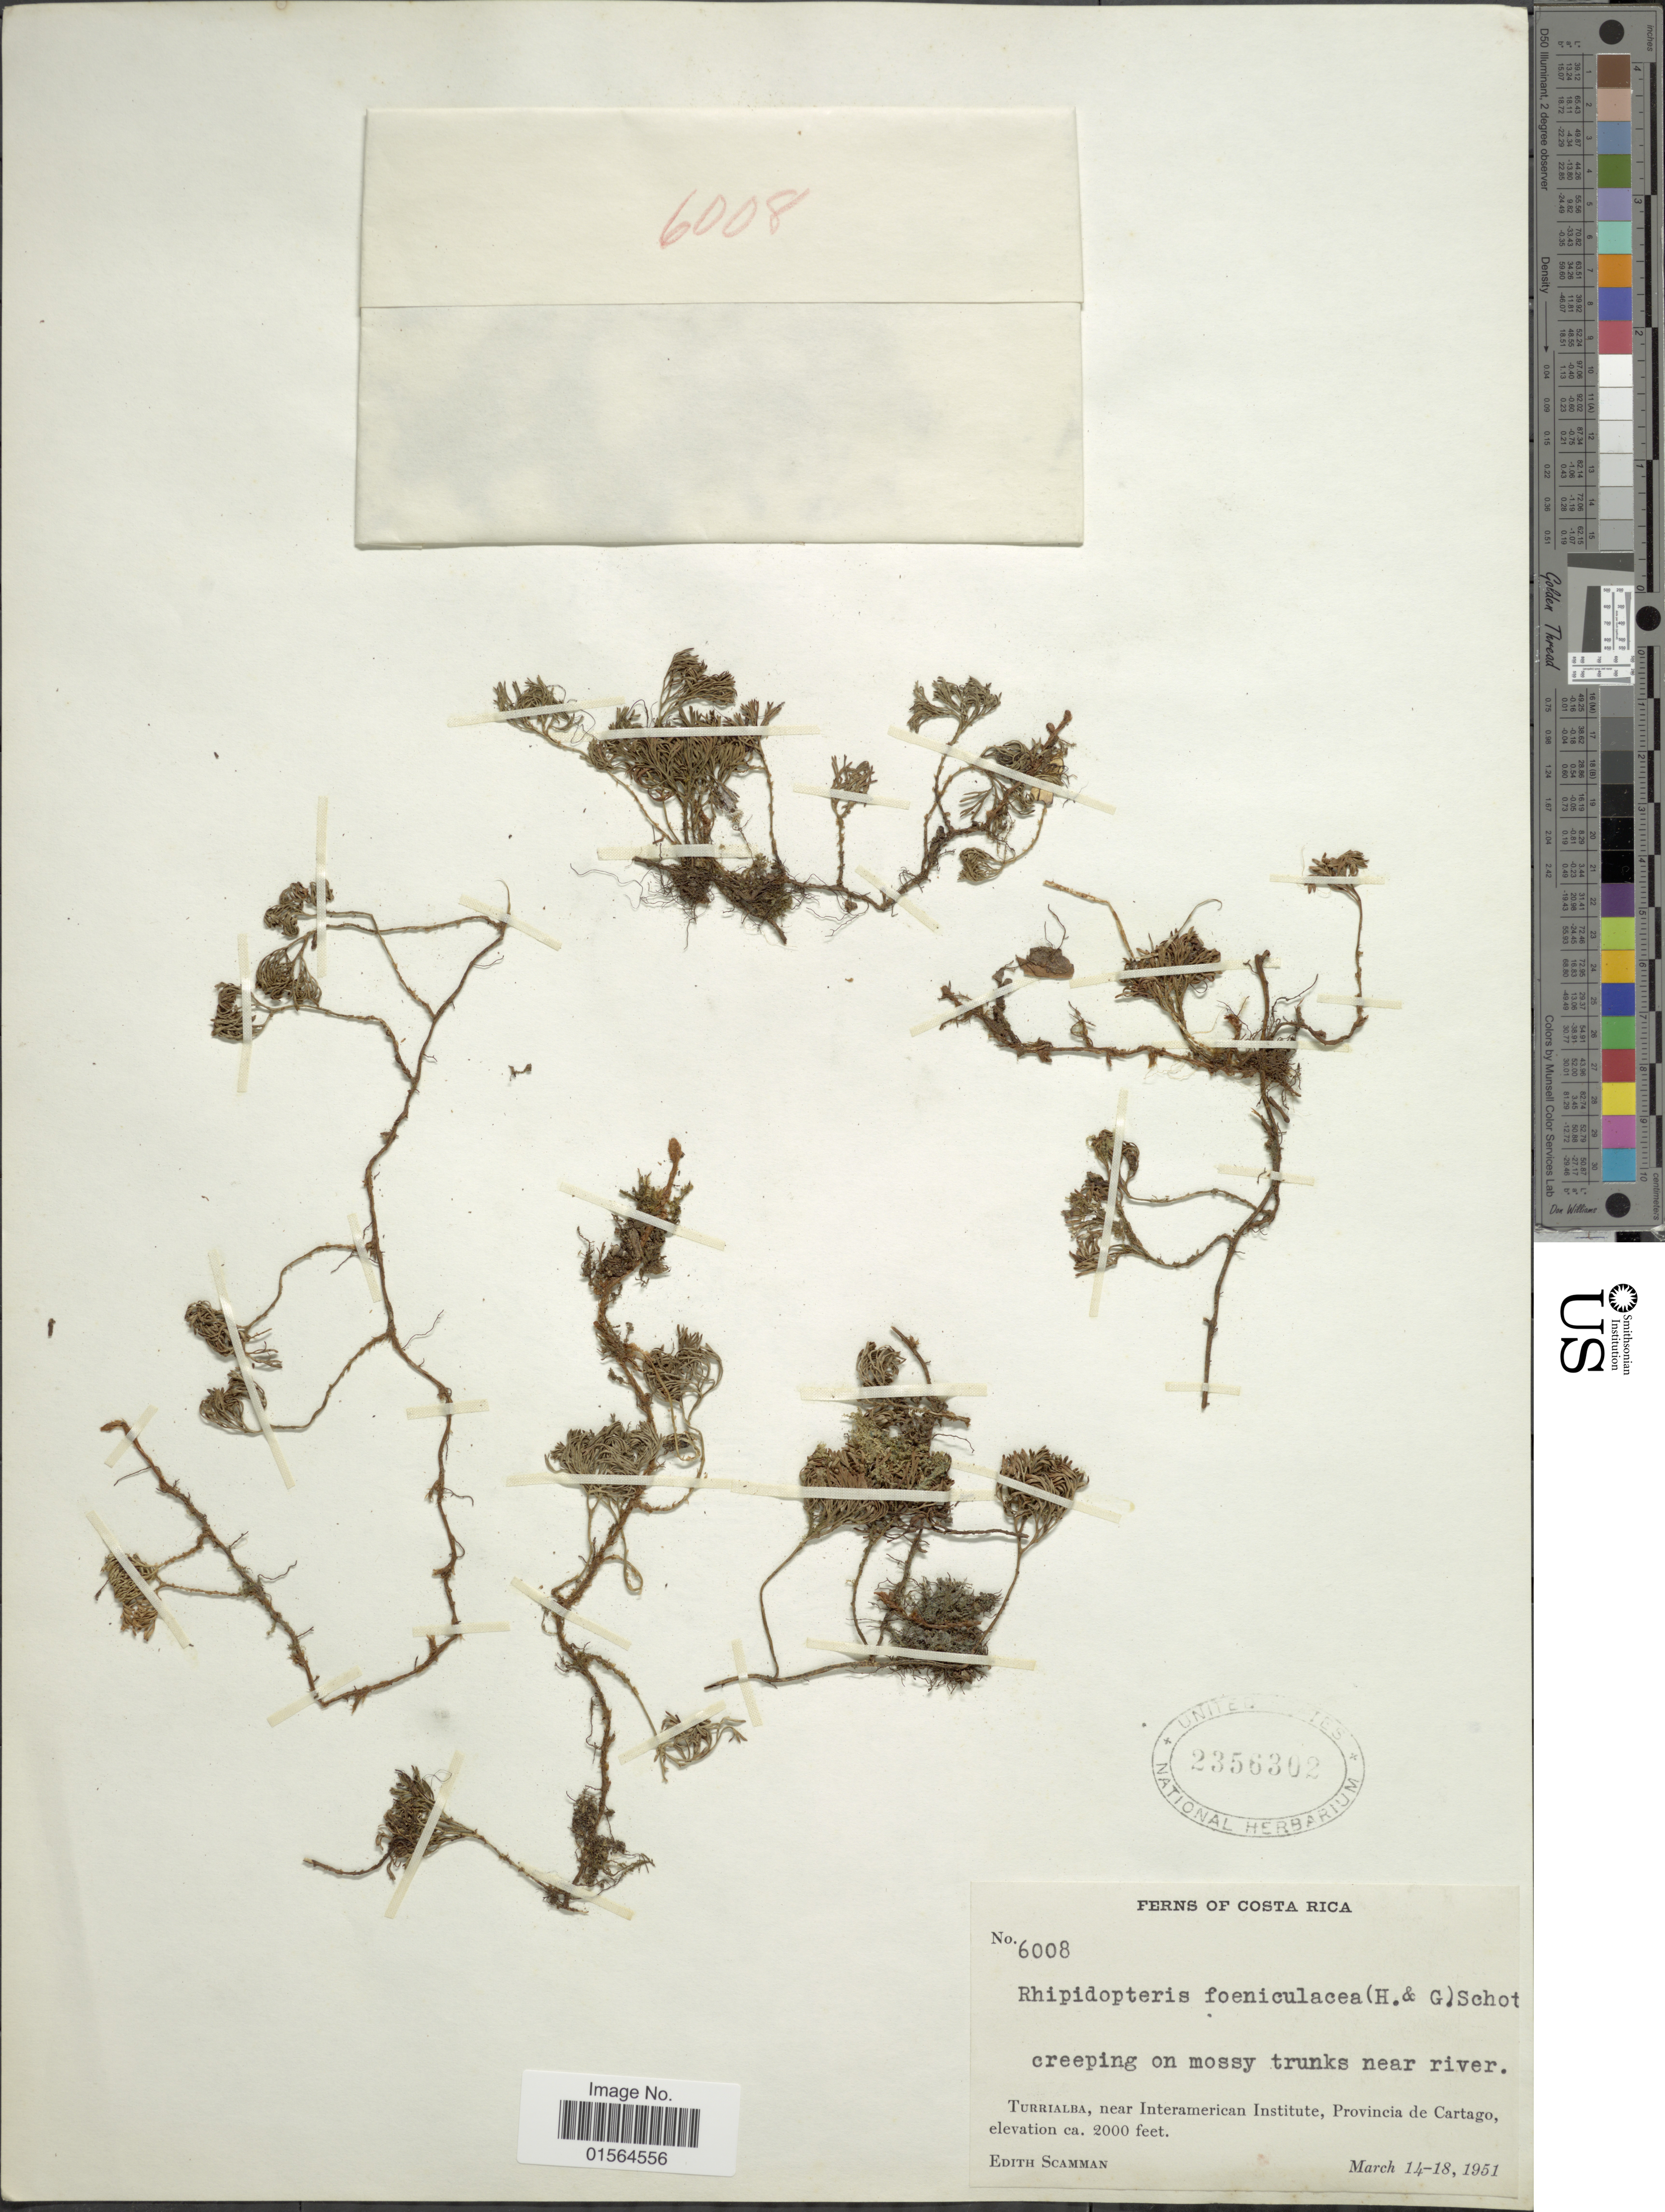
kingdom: Plantae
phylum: Tracheophyta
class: Polypodiopsida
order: Polypodiales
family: Dryopteridaceae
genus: Elaphoglossum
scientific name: Elaphoglossum peltatum f. foeniculaceum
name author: (Hook. & Grev.) Mickel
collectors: E. Scamman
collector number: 6008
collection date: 1951-03-14/1951-03-18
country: Costa Rica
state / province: Cartago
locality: Turrialba, near Interamerican Institute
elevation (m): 610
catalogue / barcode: US 2356302